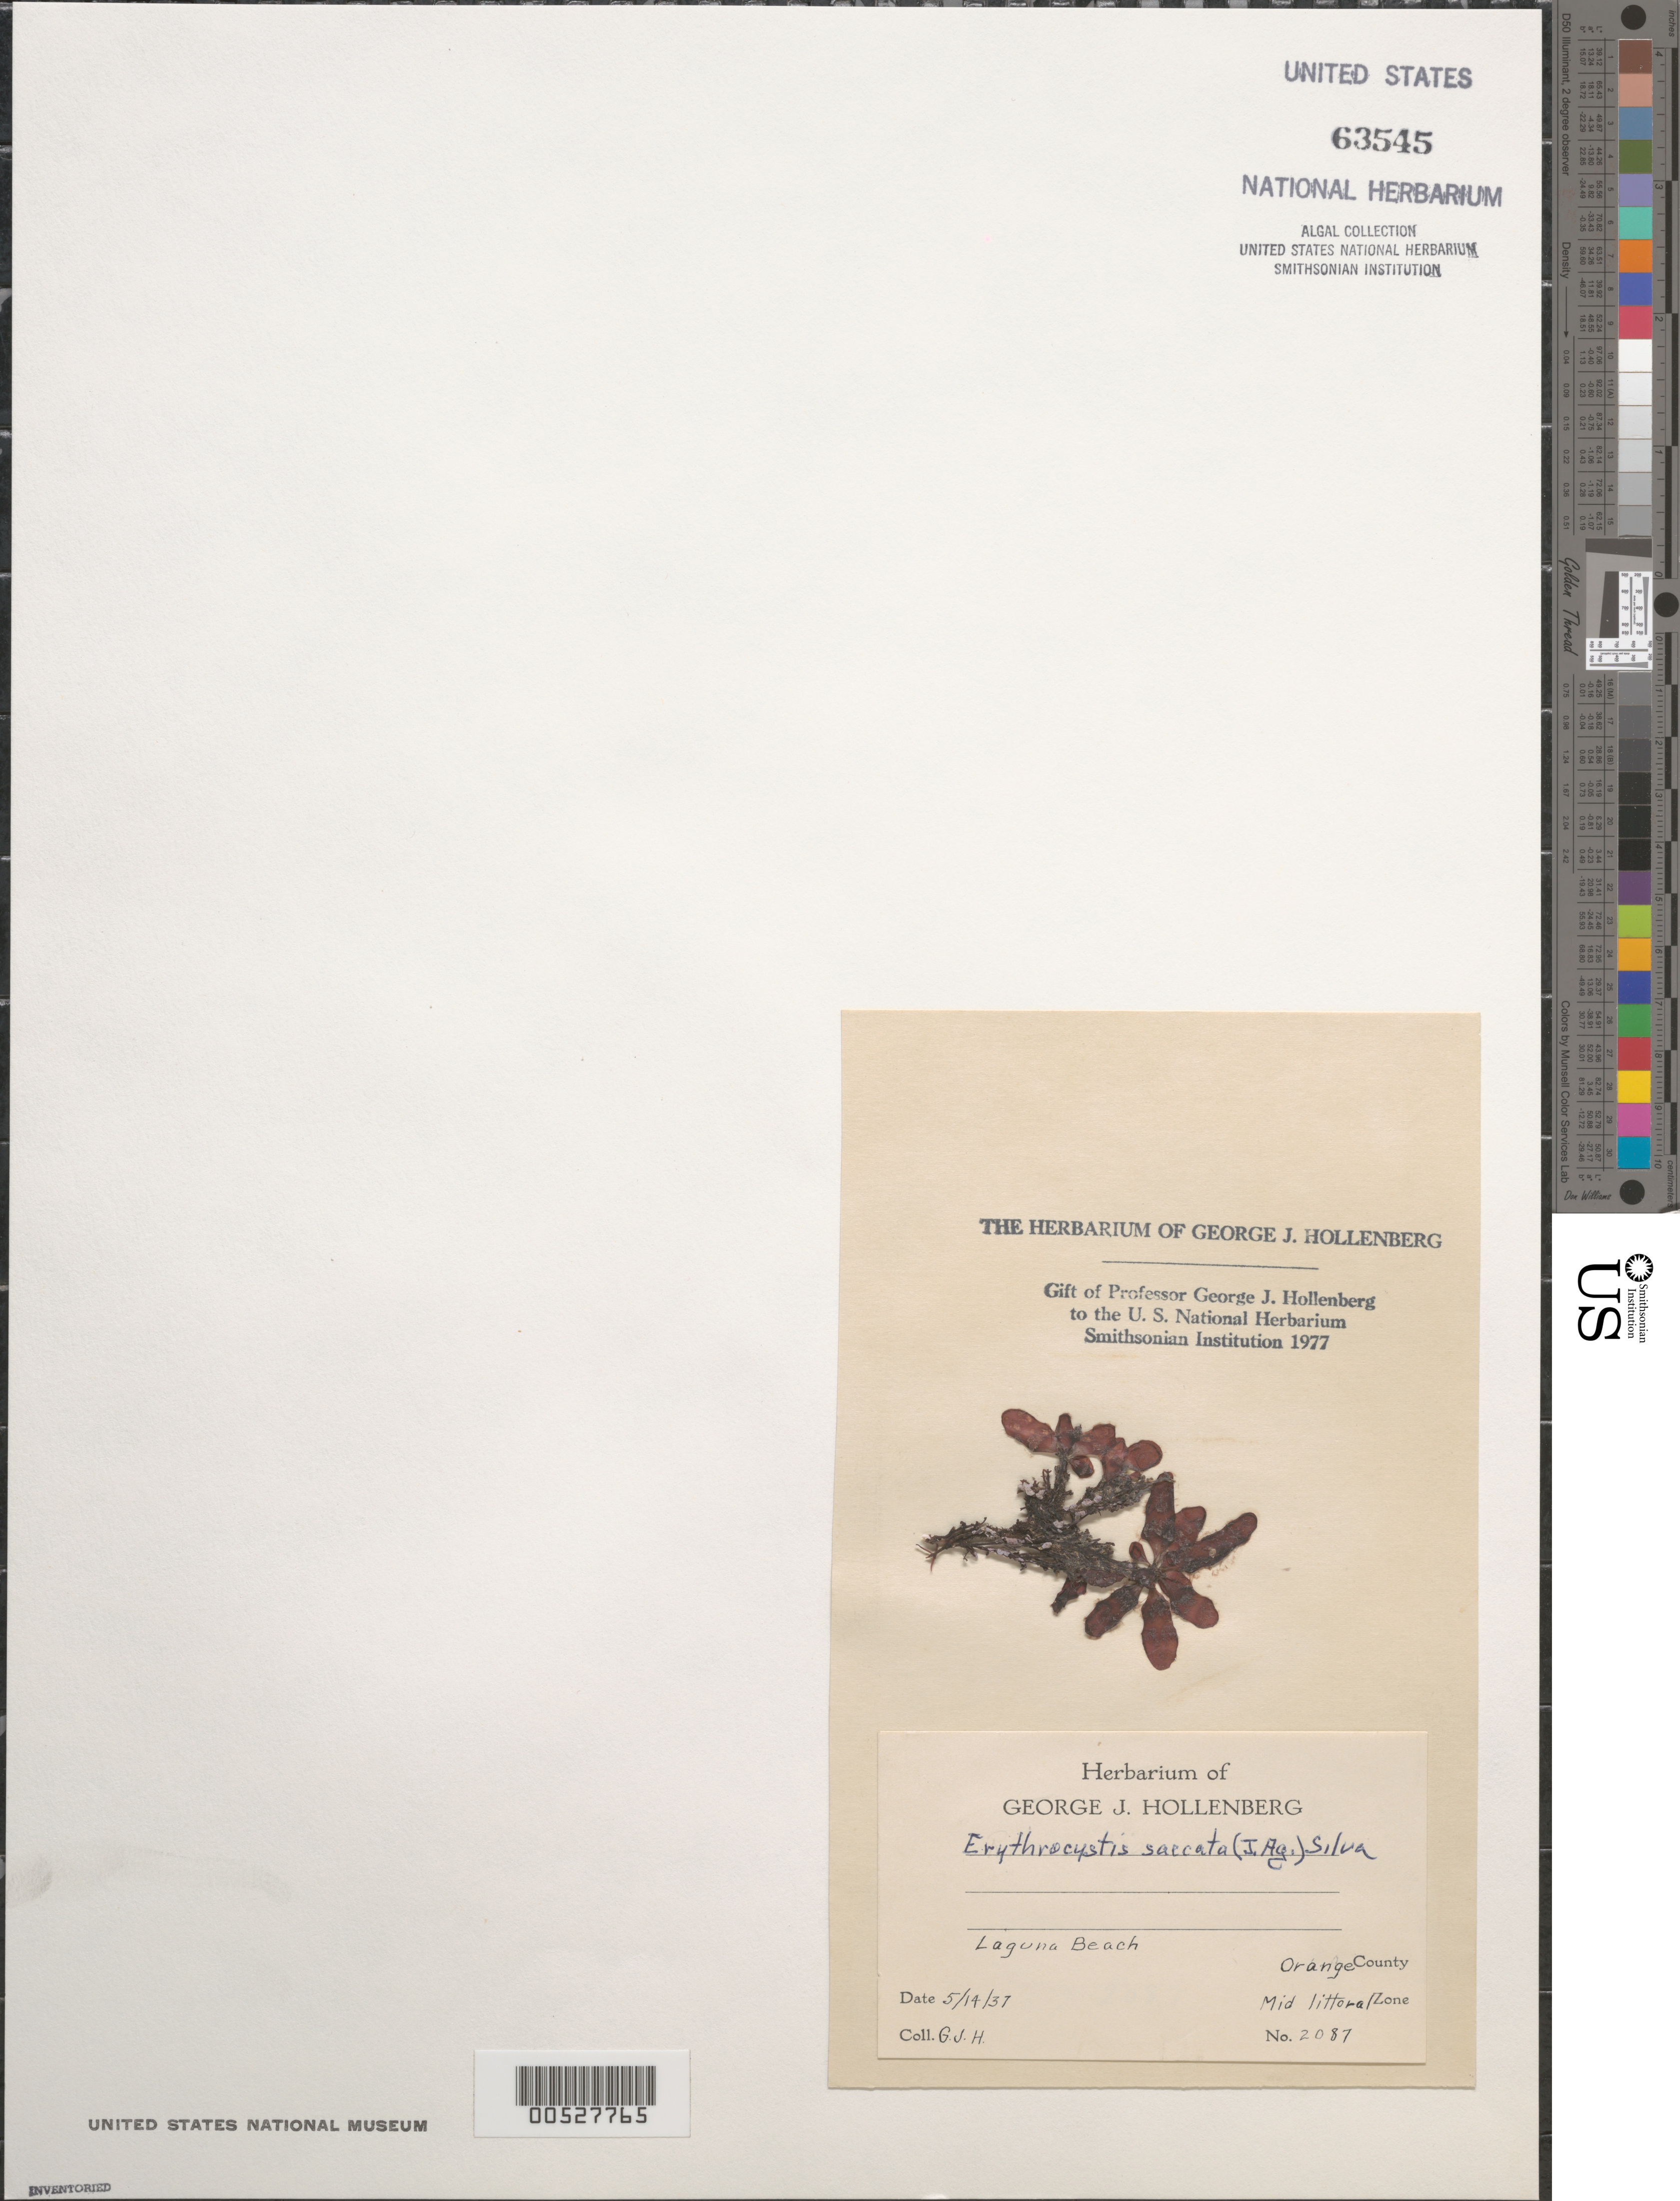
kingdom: Plantae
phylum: Rhodophyta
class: Florideophyceae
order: Ceramiales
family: Rhodomelaceae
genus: Erythrocystis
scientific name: Erythrocystis saccata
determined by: Hollenberg, George J.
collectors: G. Hollenberg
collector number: EYD 2087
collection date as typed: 14 May 1937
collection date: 1937-05-14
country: United States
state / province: California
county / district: Orange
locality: Laguna Beach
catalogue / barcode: US 63545